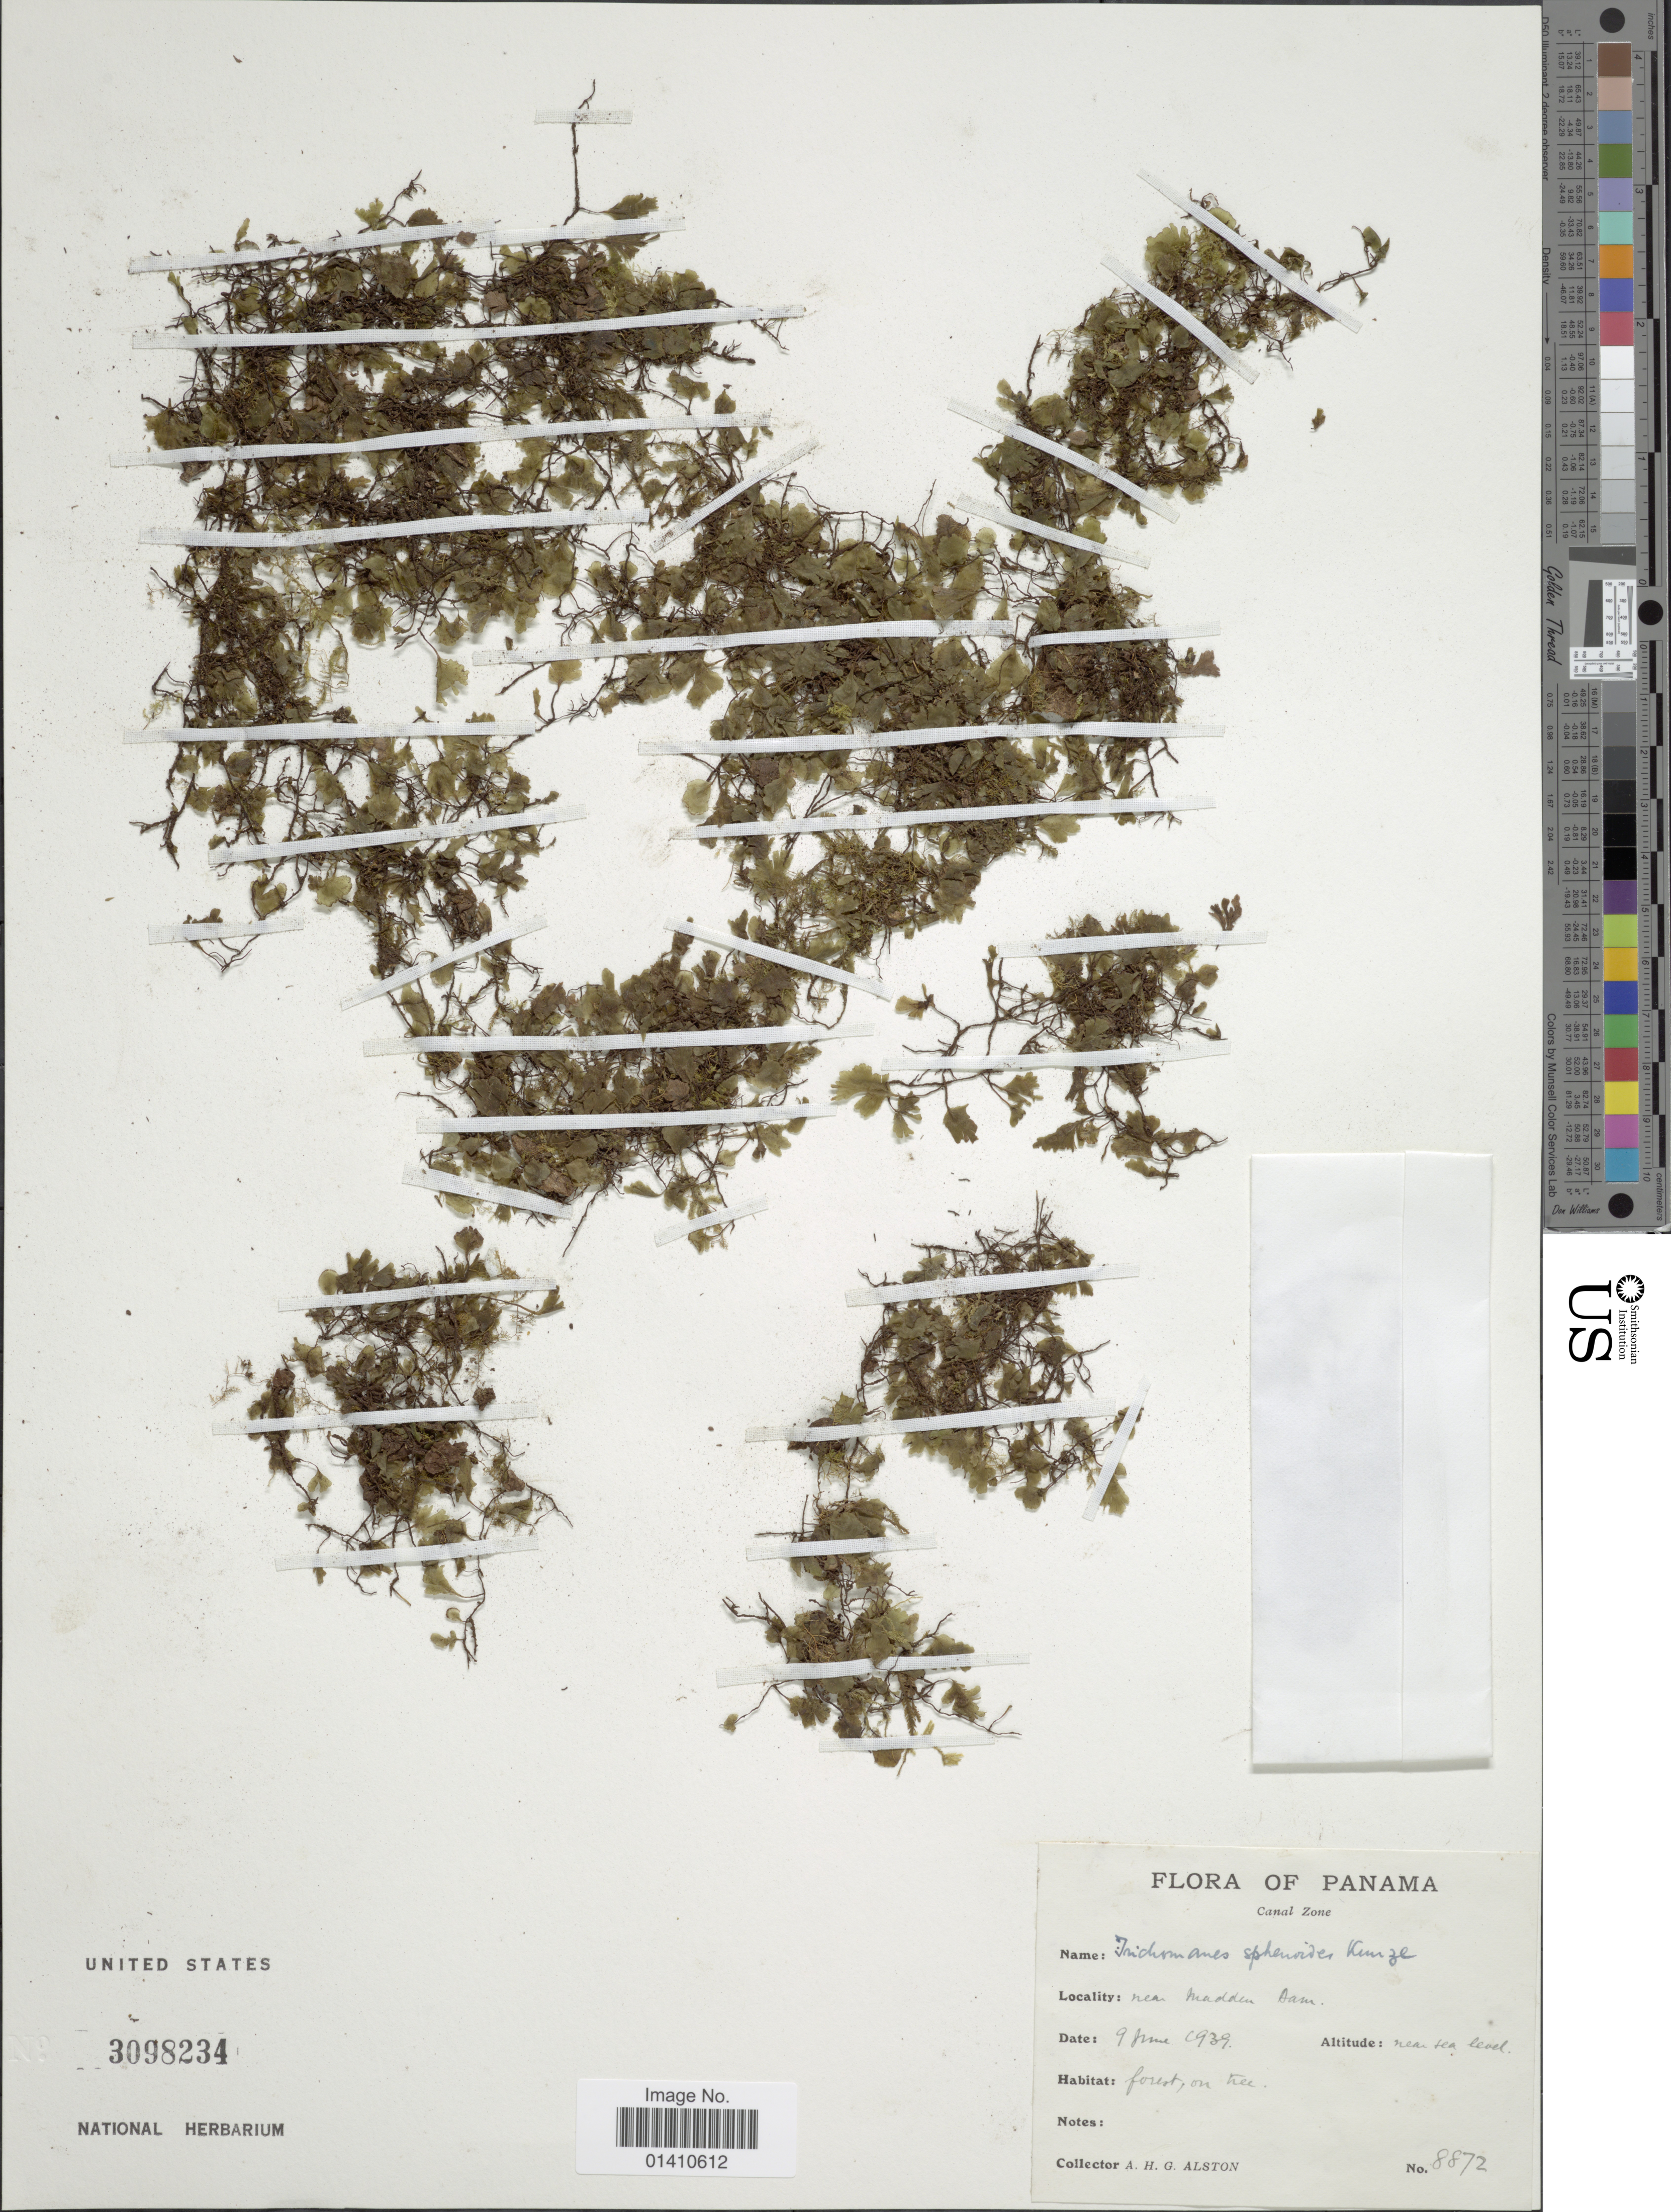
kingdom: Plantae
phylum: Tracheophyta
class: Polypodiopsida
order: Hymenophyllales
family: Hymenophyllaceae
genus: Didymoglossum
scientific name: Didymoglossum punctatum subsp. spheroides (Kunze) comb. nov., ined 2015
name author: (Kunze)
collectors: A. H. Alston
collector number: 887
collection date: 1939-06-09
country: Panama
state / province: Colón / Panamá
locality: Near madden Dam. Canal Zone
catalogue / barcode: US 3098234